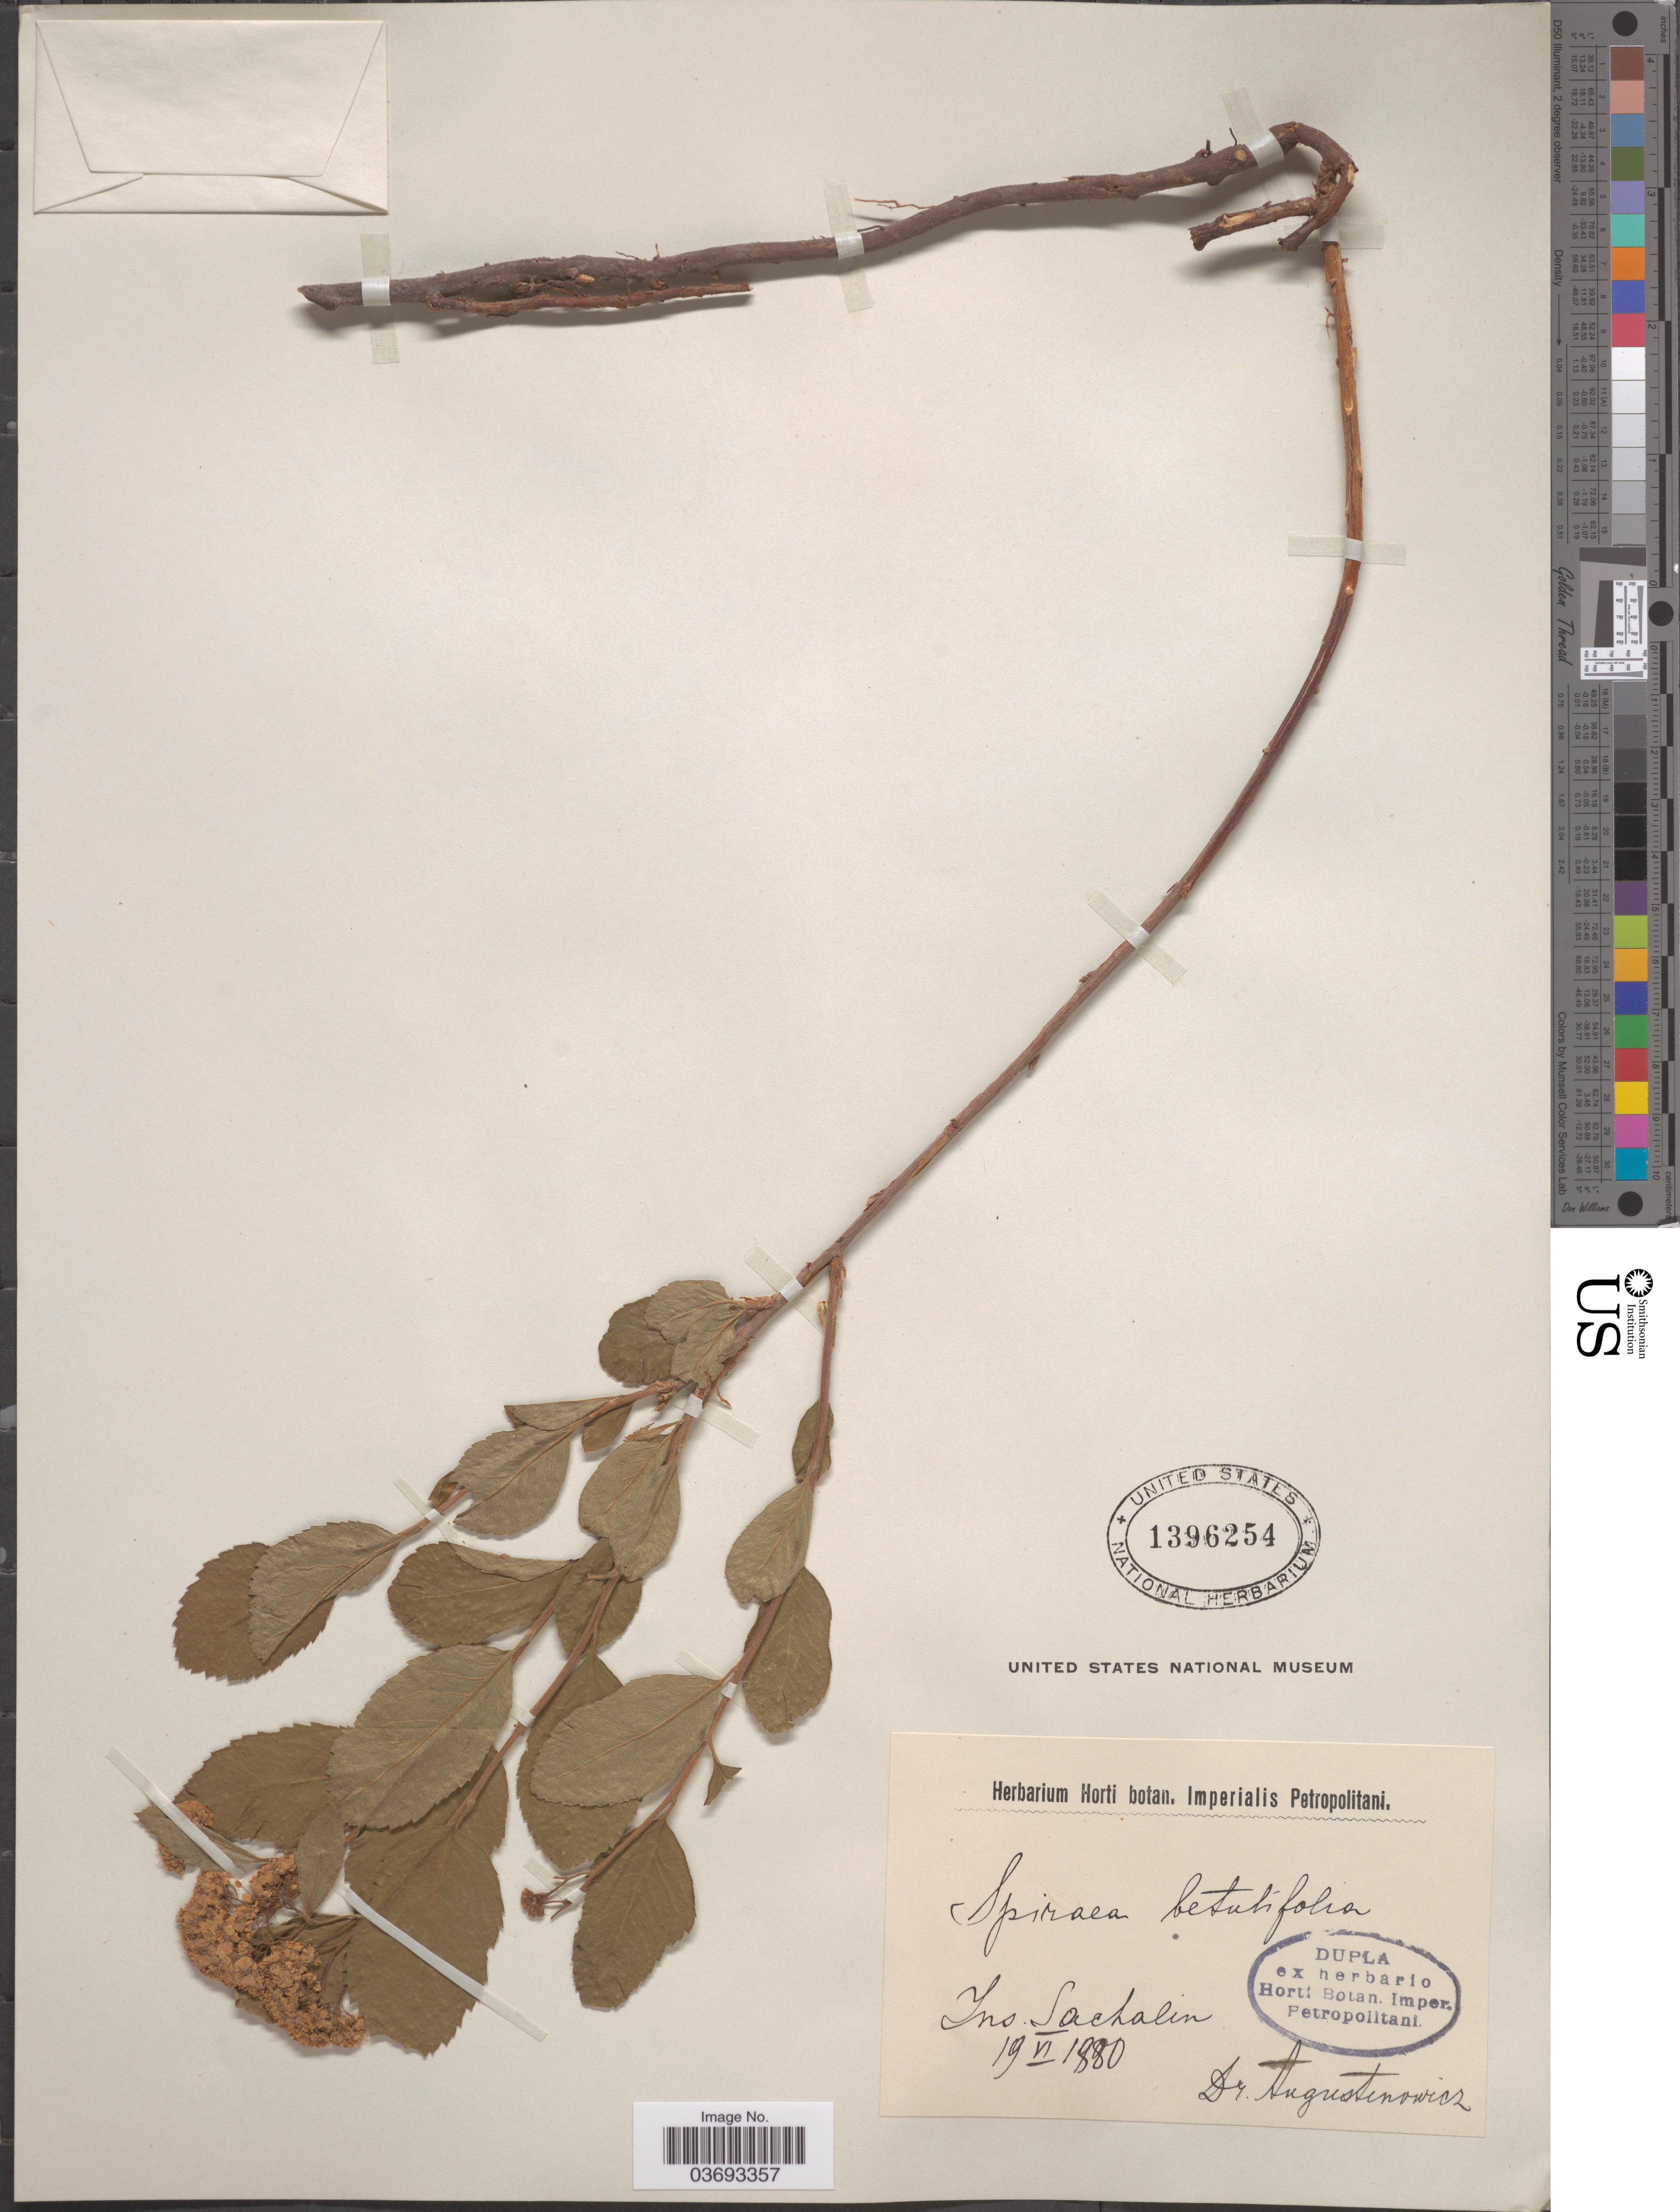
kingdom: Plantae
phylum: Tracheophyta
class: Magnoliopsida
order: Rosales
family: Rosaceae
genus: Spiraea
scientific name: Spiraea betulifolia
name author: Pall.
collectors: Augustenowicz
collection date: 1880-06-19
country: Russian Federation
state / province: Sakhalin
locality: Ins. Sachalin.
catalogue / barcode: US 1396254